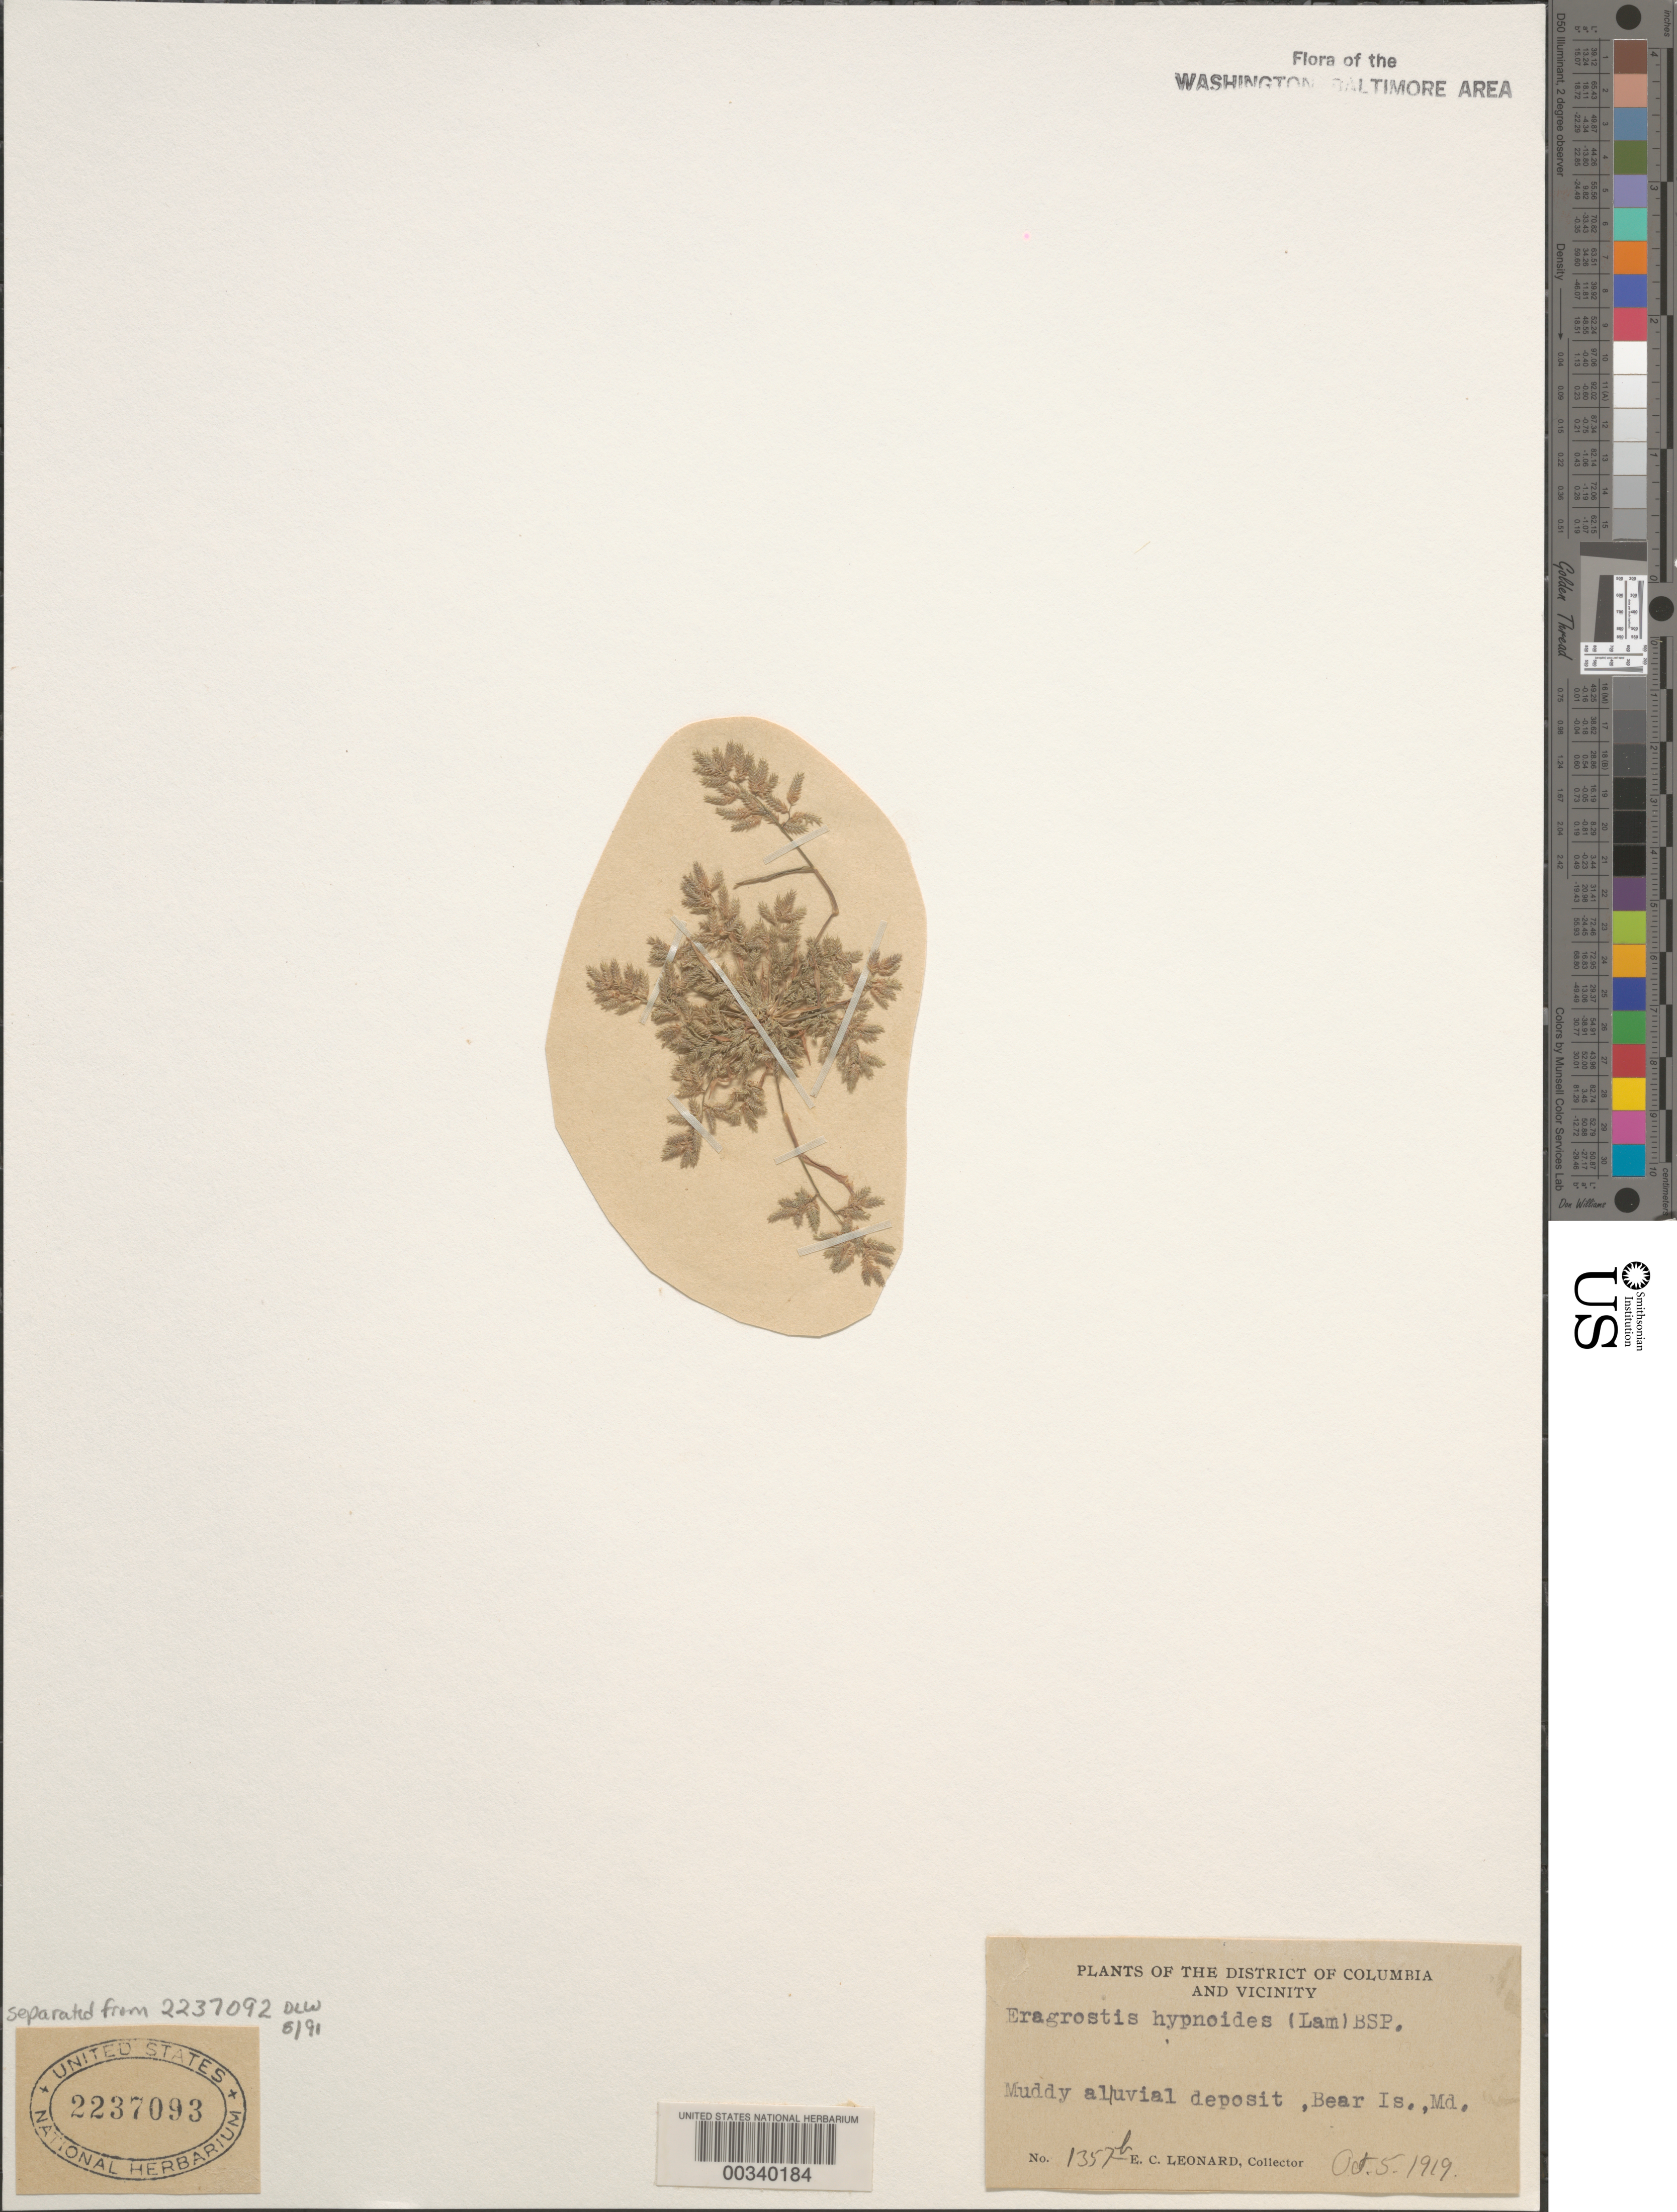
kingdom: Plantae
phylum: Tracheophyta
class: Liliopsida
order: Poales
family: Poaceae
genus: Eragrostis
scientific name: Eragrostis hypnoides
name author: (Lam.) Britton, Stearns & Poggenb.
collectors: E. C. Leonard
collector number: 1357B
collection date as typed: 05 Oct 1919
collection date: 1919-10-05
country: United States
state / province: Maryland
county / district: Montgomery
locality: Bear Island C. & O. Canal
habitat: Muddy alluvial deposit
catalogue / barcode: US 2237093